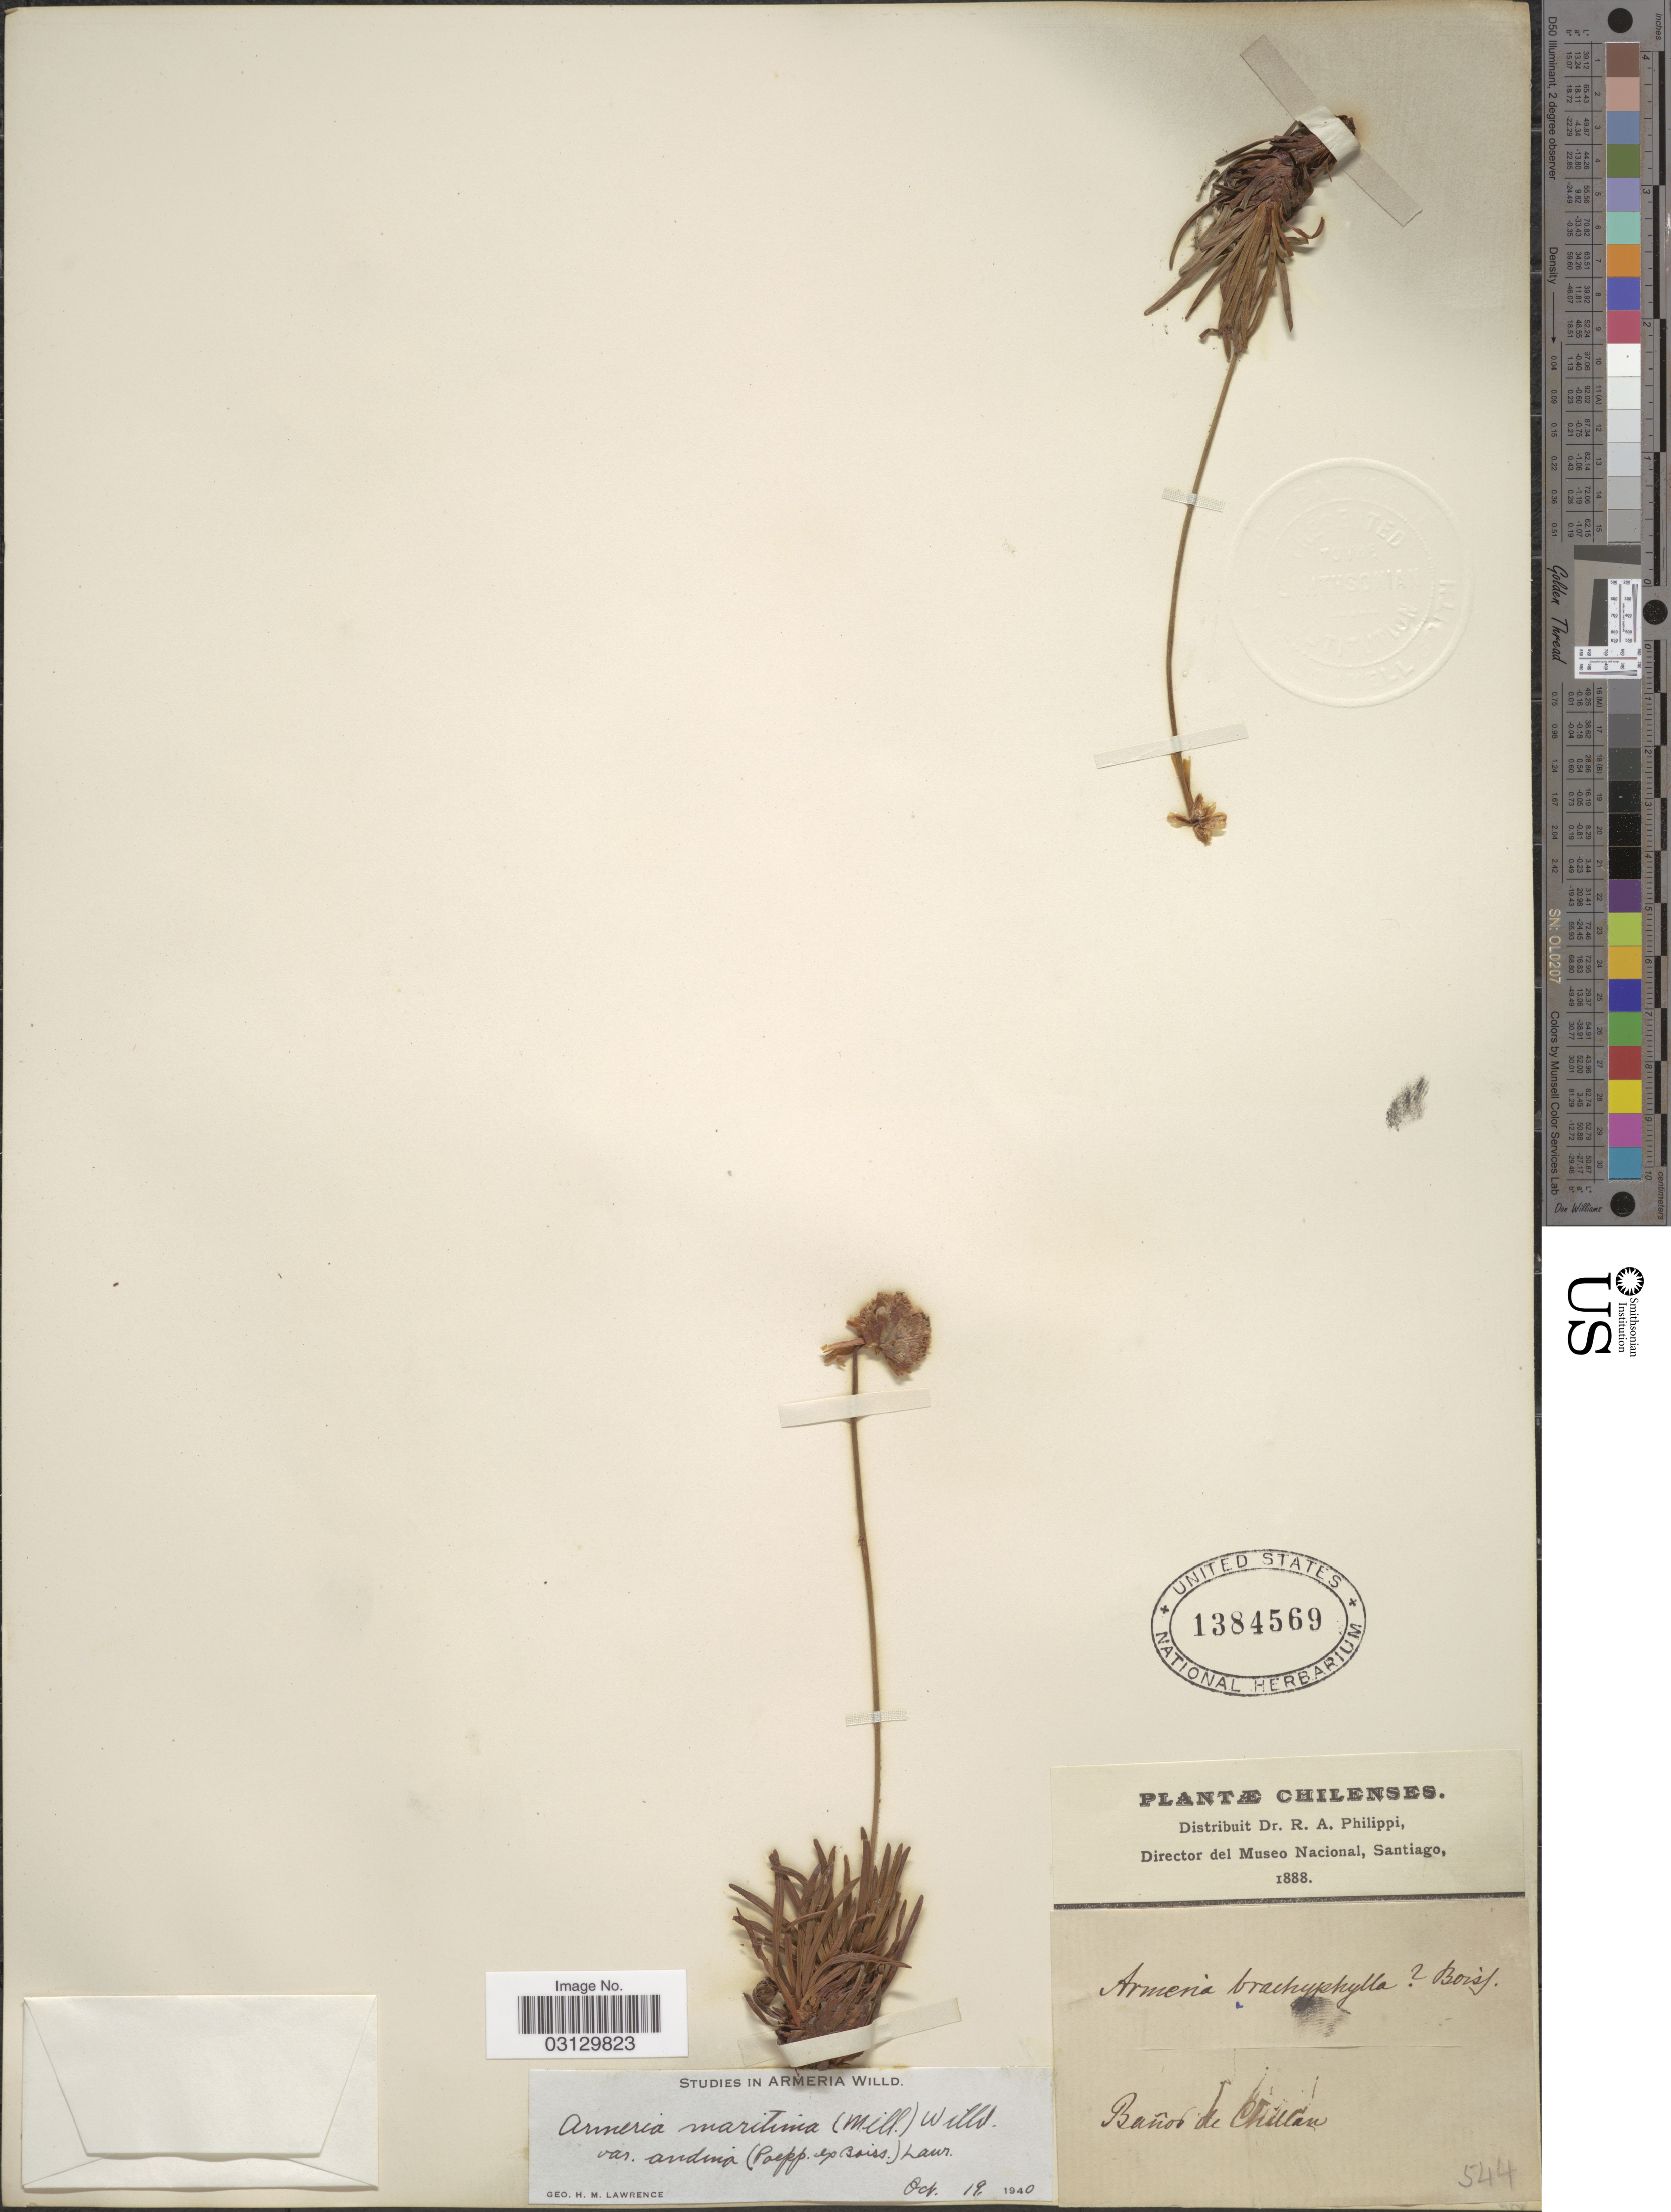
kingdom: Plantae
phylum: Tracheophyta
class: Magnoliopsida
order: Caryophyllales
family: Plumbaginaceae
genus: Armeria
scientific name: Armeria maritima subsp. andina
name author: (Poepp. ex Boiss.) D.M. Moore & H.O. Yates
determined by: Strong, M. T., (US), Smithsonian Institution - National Museum of Natural History (UNITED STATES)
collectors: ex. herb. R.A. Philippi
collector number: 544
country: Chile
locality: Baños de Chillan.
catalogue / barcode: US 1384569